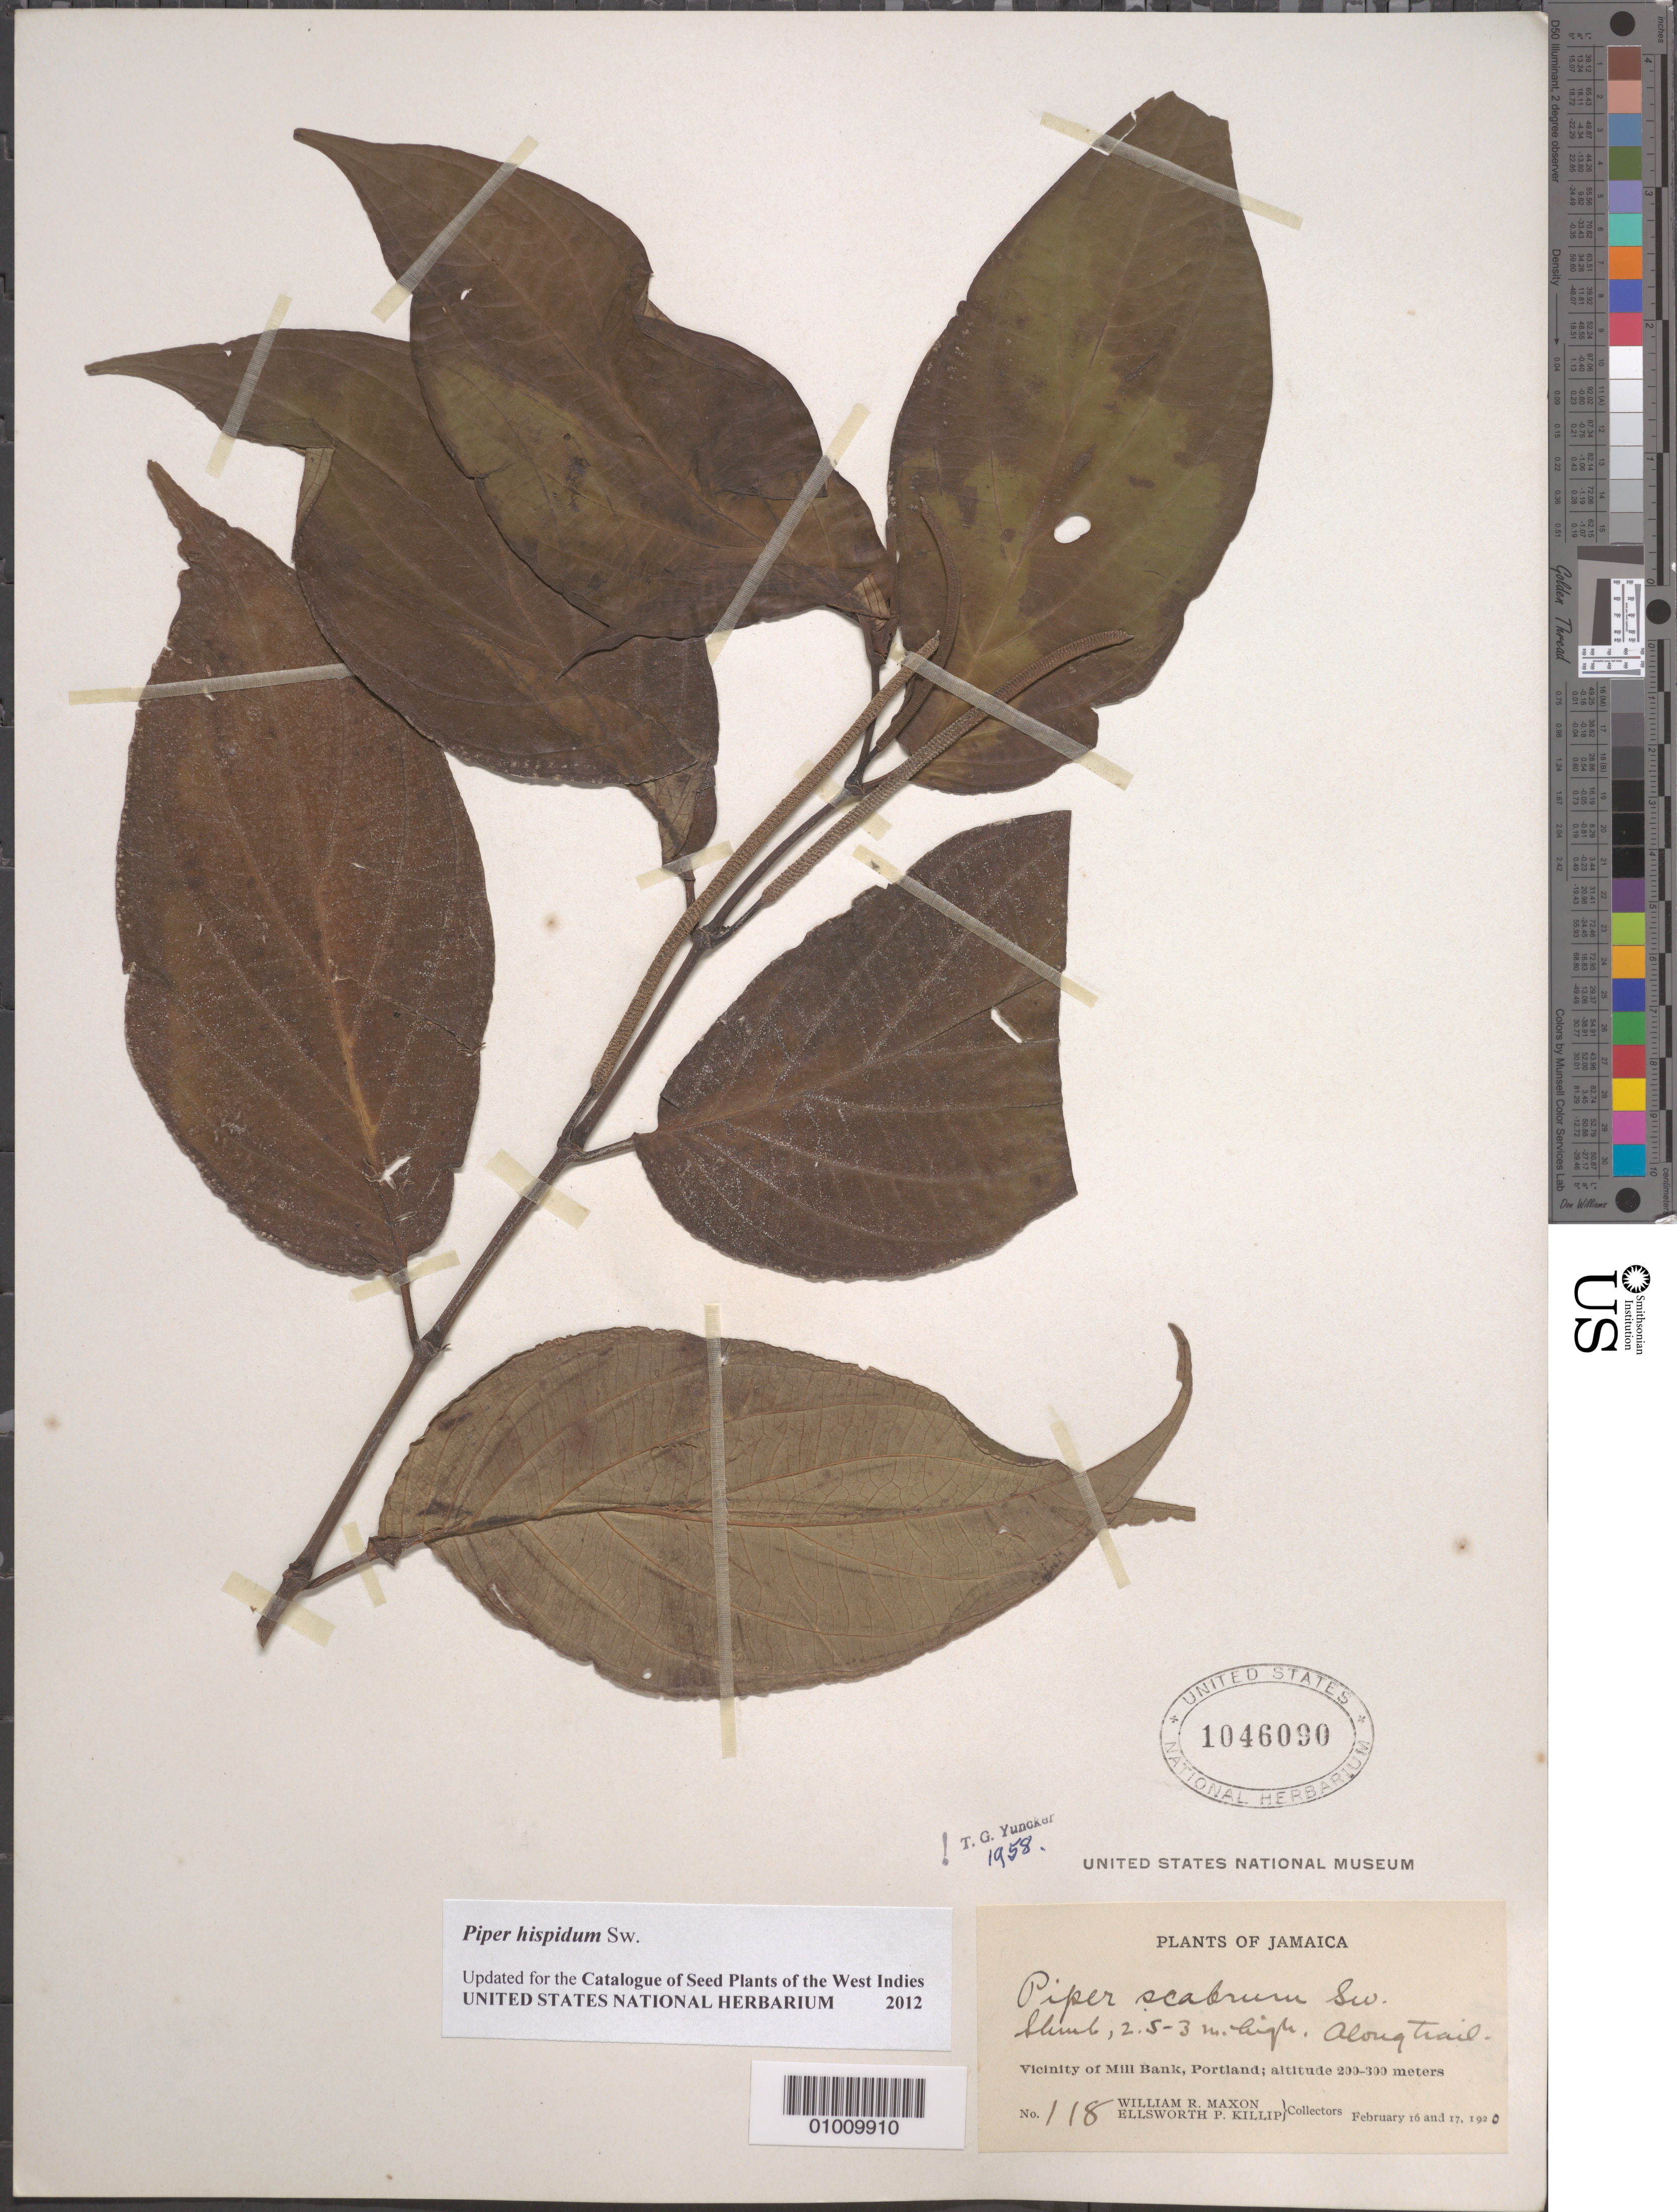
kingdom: Plantae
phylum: Tracheophyta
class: Magnoliopsida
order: Piperales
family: Piperaceae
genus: Piper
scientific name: Piper scabrum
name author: Sw.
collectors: W. R. Maxon & E. P. Killip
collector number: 118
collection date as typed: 16 Feb 1920 and 17 Feb 1920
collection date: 1920-02-16,1920-02-17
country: Jamaica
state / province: Portland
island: Jamaica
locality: Vicinity of Mill Bank, Portland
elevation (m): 200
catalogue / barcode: US 1046090